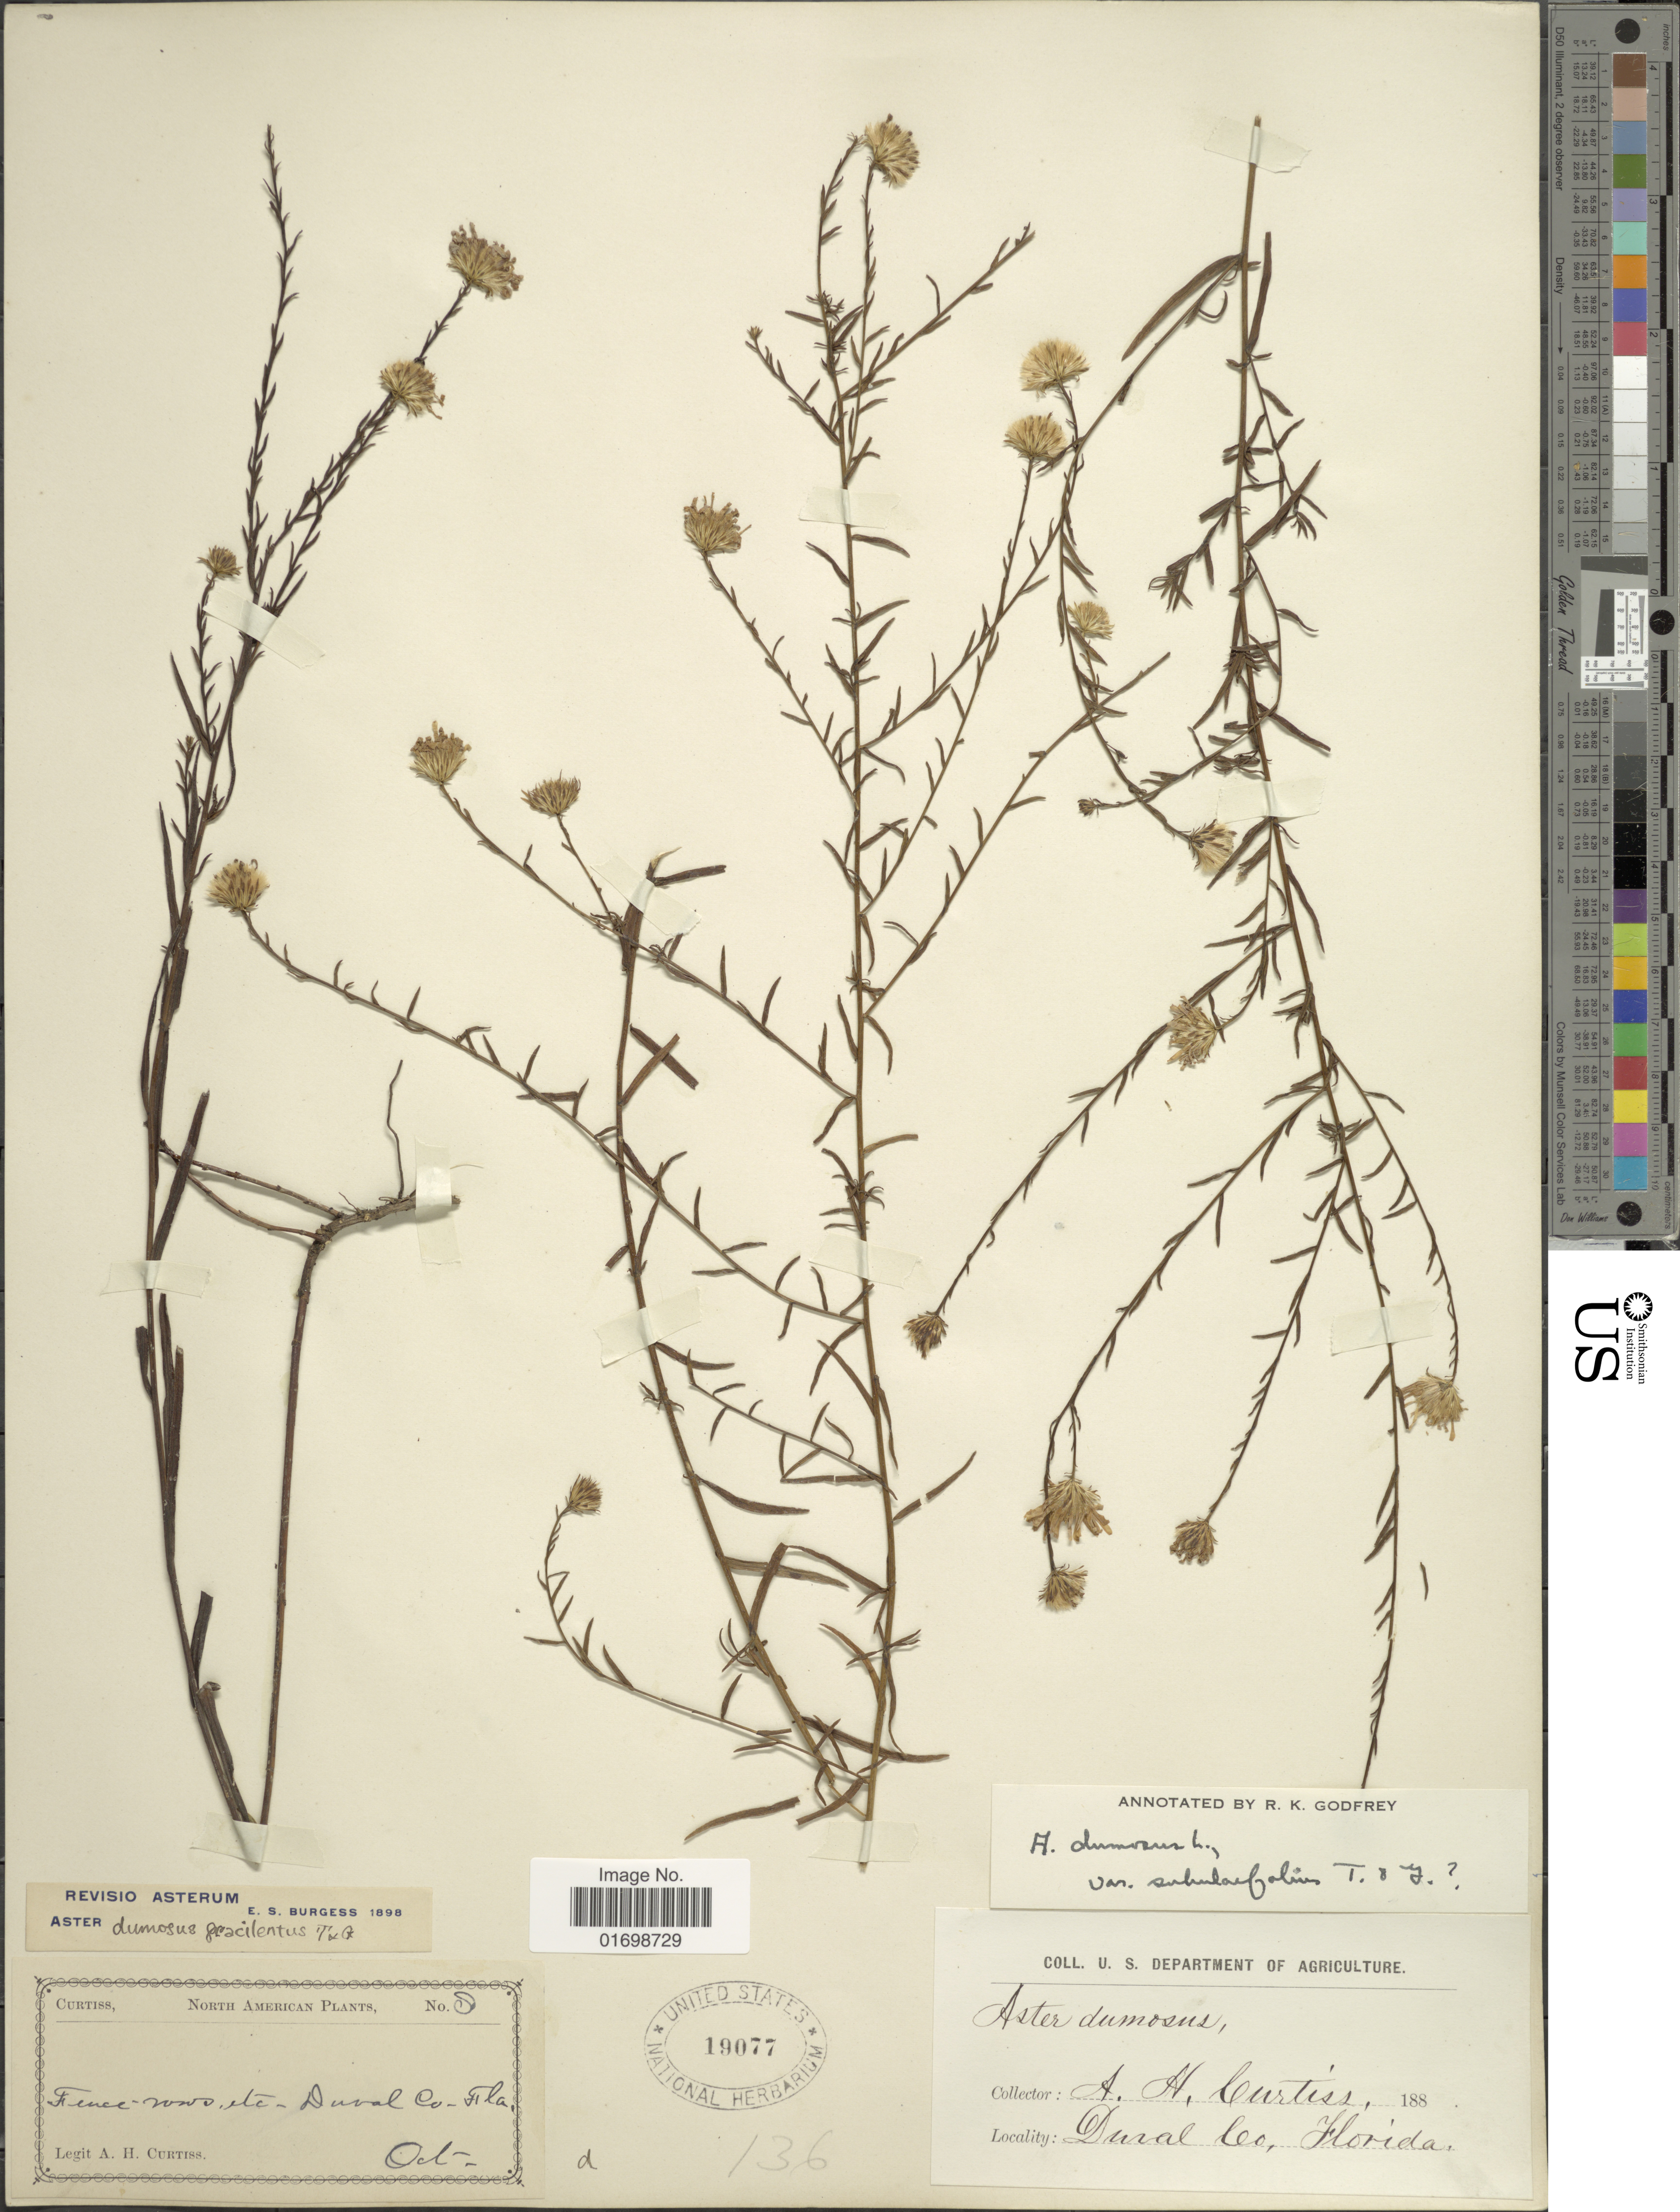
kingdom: Plantae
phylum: Tracheophyta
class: Magnoliopsida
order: Asterales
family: Asteraceae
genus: Symphyotrichum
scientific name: Symphyotrichum dumosum var. subulifolium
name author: (Torr. & A. Gray) G.L. Nesom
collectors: A. H. Curtiss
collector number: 8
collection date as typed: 188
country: United States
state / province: Florida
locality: Fence rows, Dural Co.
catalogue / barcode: US 19077